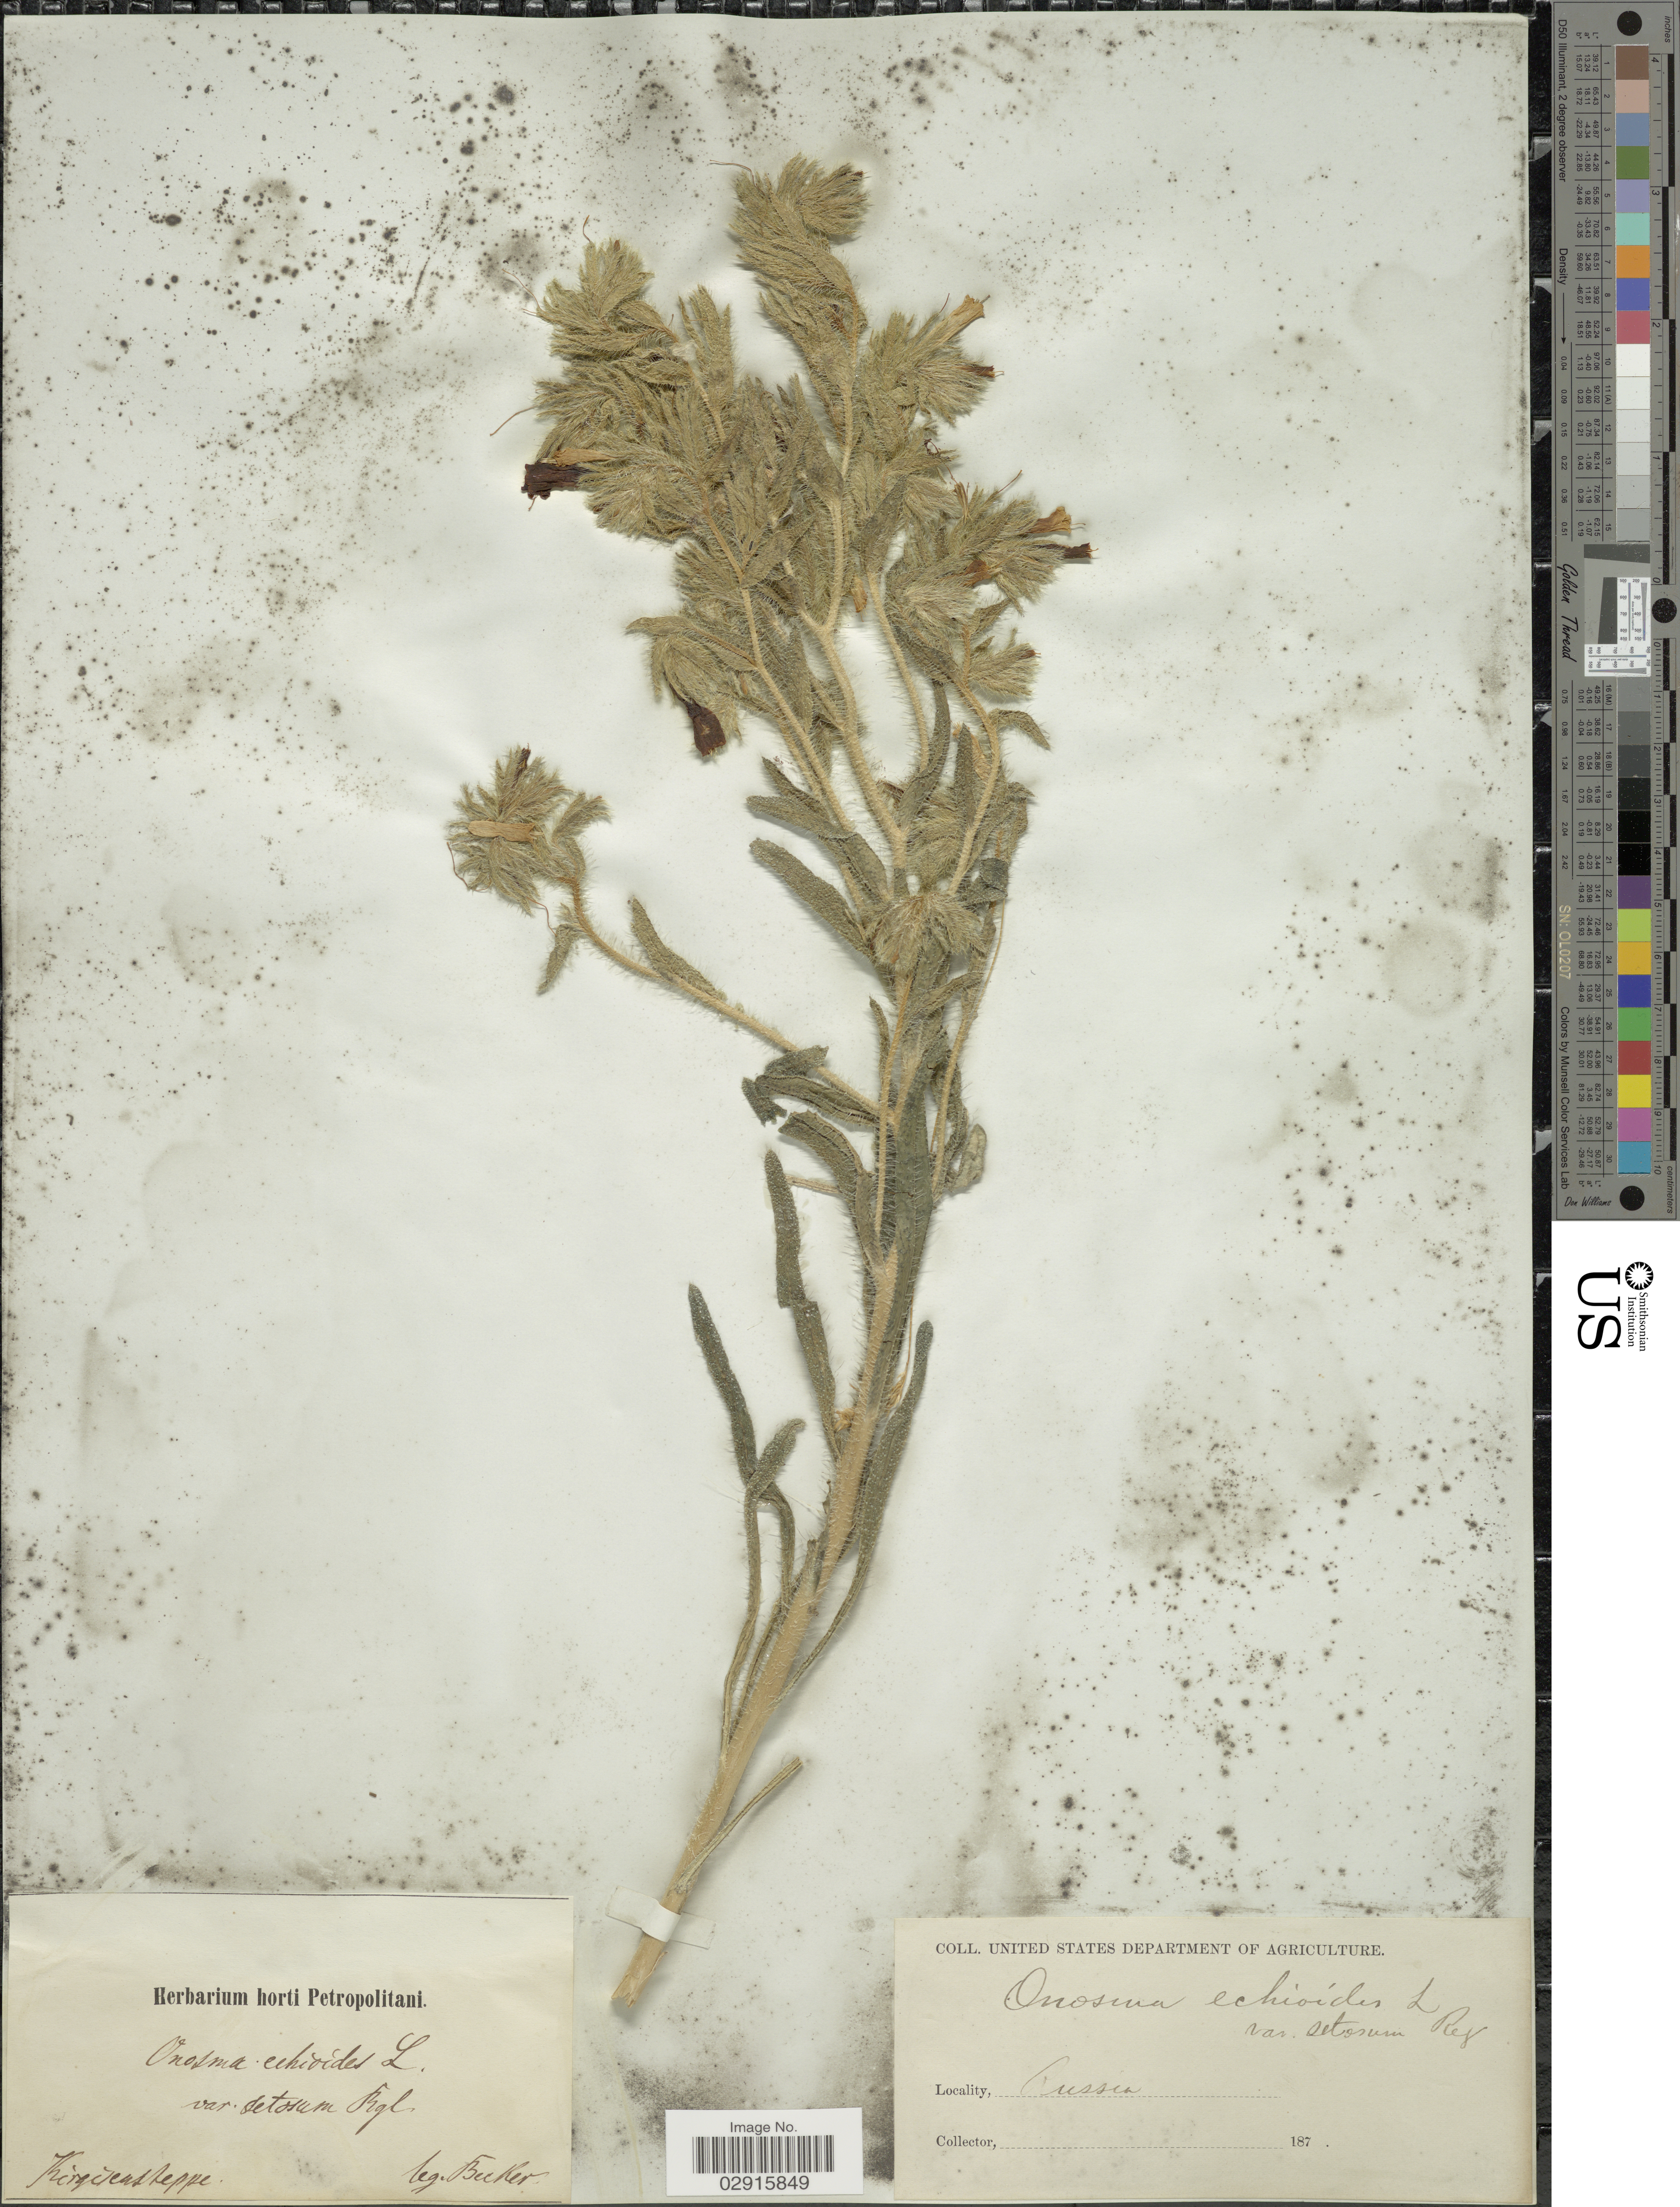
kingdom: Plantae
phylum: Tracheophyta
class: Magnoliopsida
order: Boraginales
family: Boraginaceae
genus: Onosma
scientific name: Onosma echioides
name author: L.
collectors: -. Becker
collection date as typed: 187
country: Kazakhstan/ Russian Federation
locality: Kirgizskaya Steppe (now Turgayskaya)